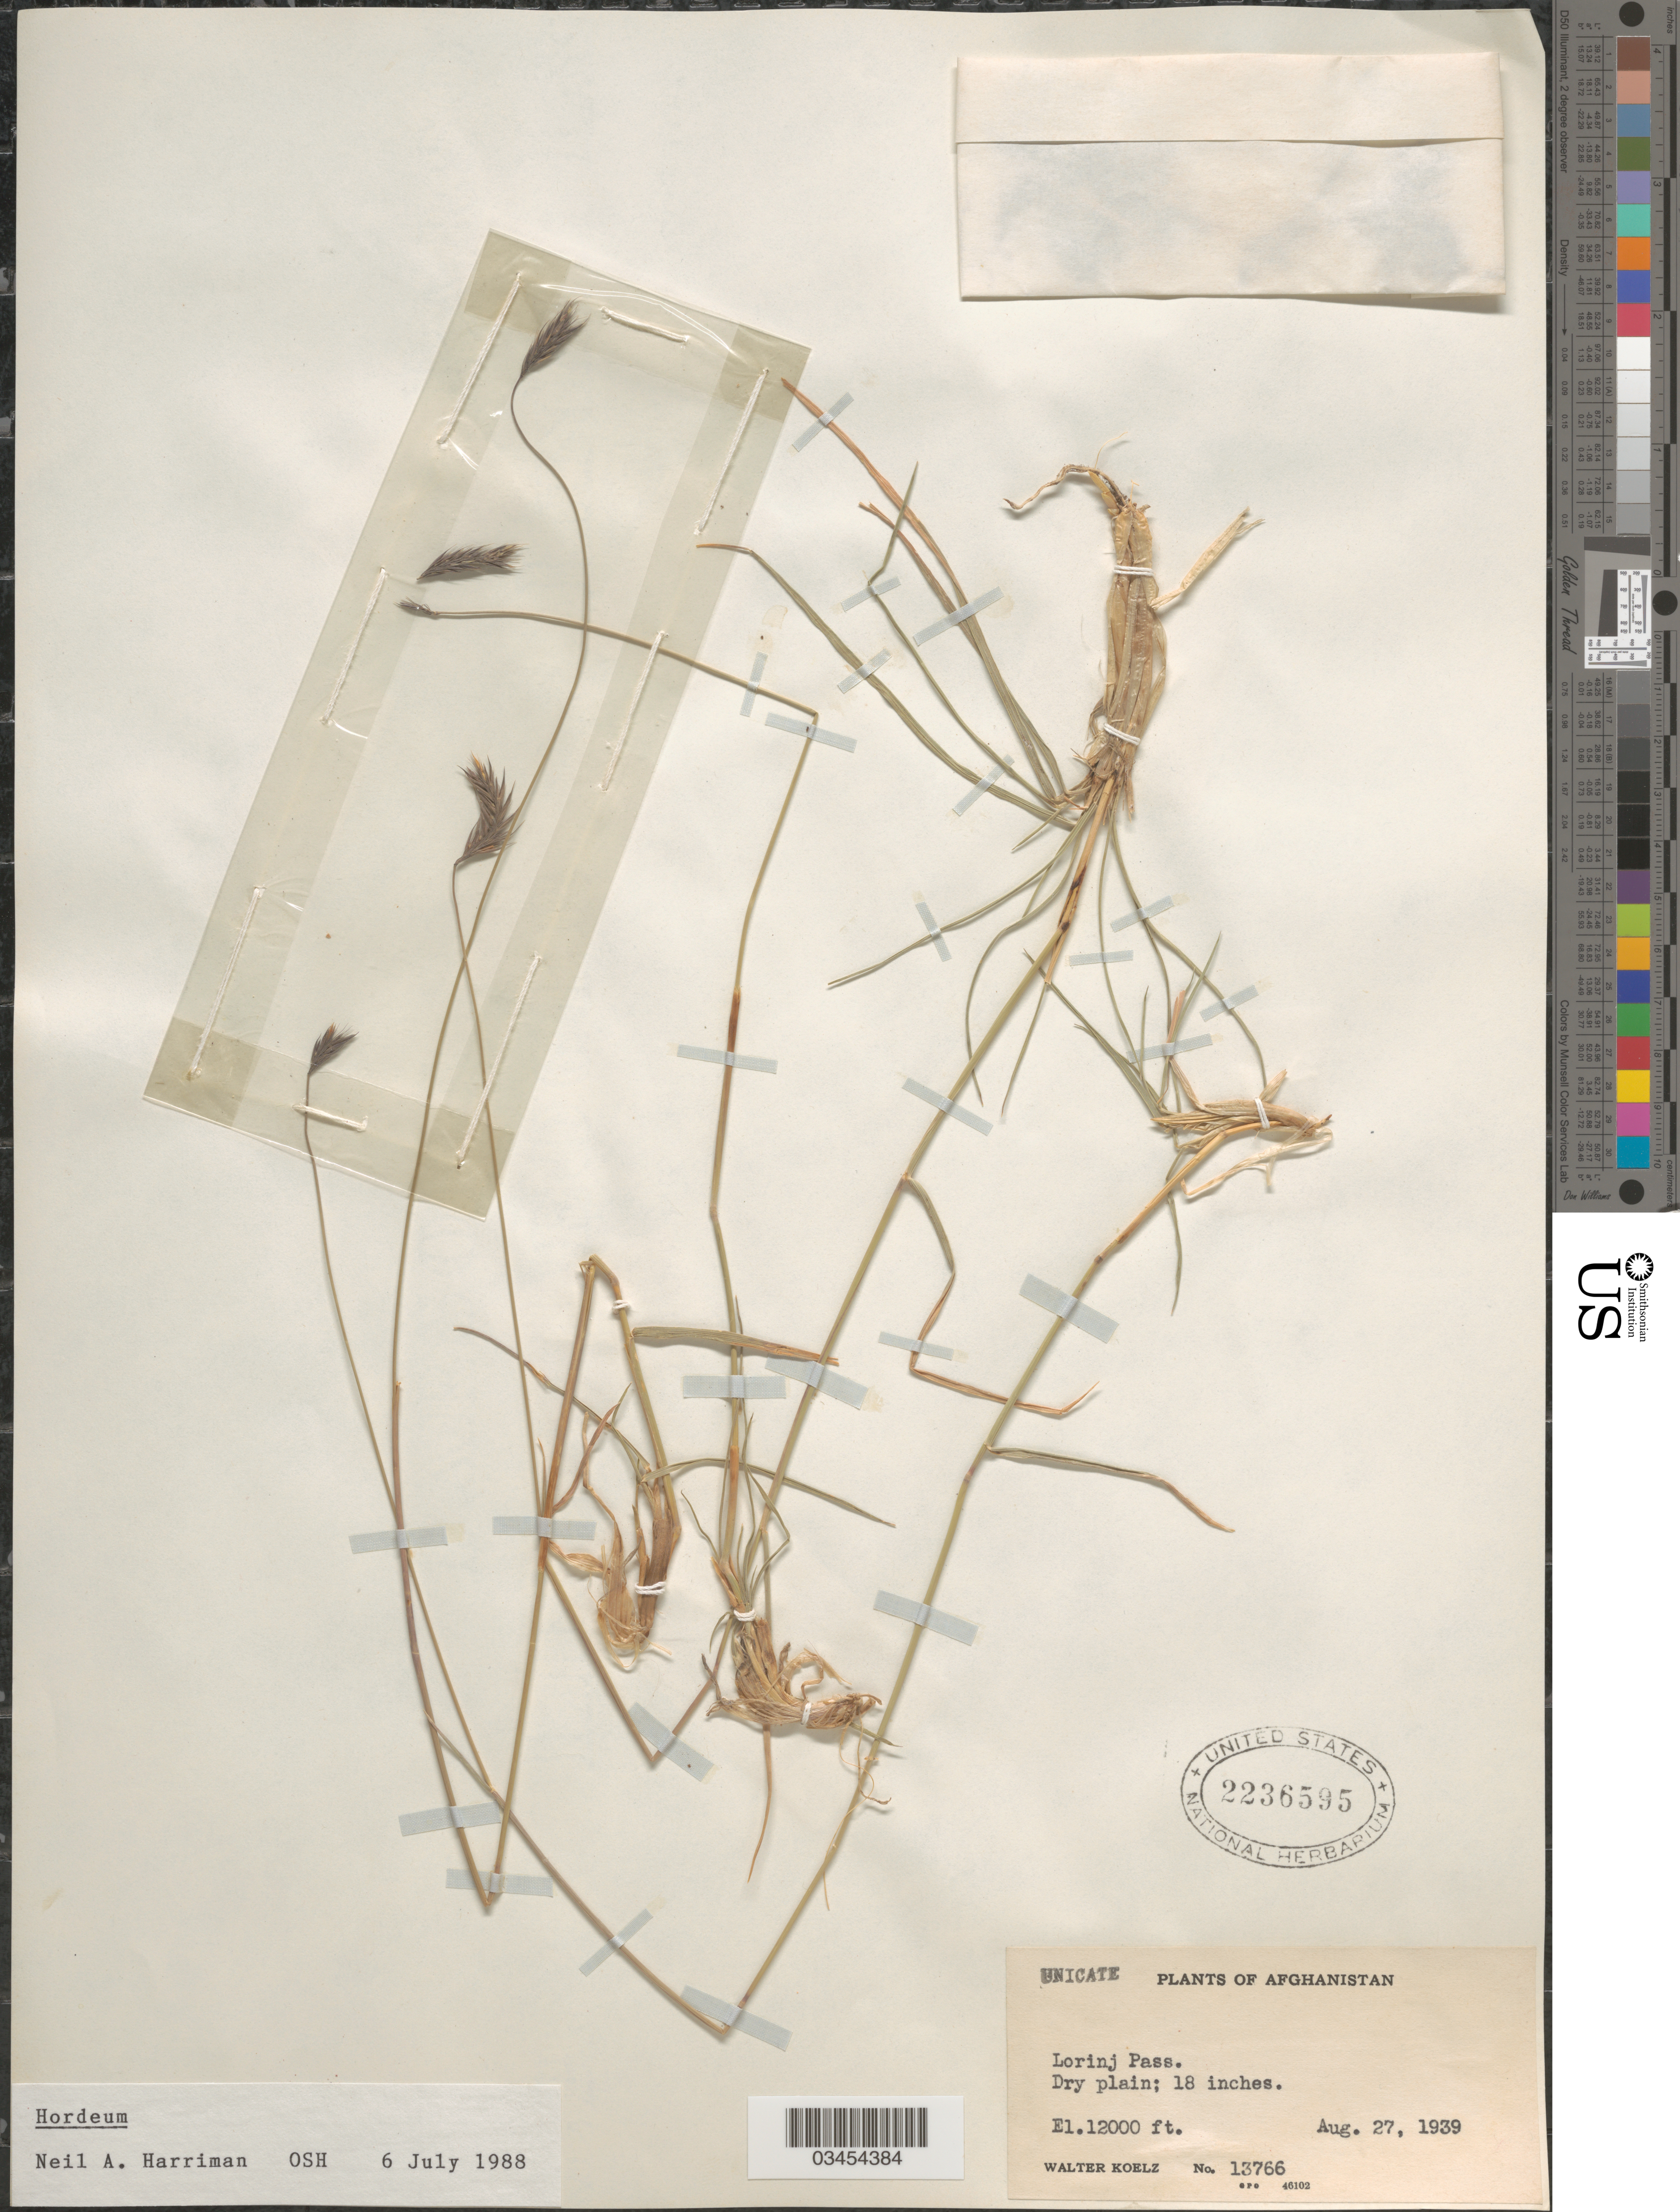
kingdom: Plantae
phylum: Tracheophyta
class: Liliopsida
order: Poales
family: Poaceae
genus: Hordeum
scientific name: Hordeum sp.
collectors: W. N. Koelz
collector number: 13766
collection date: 1939-08-27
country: Afghanistan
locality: Lorinj Pass.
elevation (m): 3658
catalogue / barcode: US 2236595